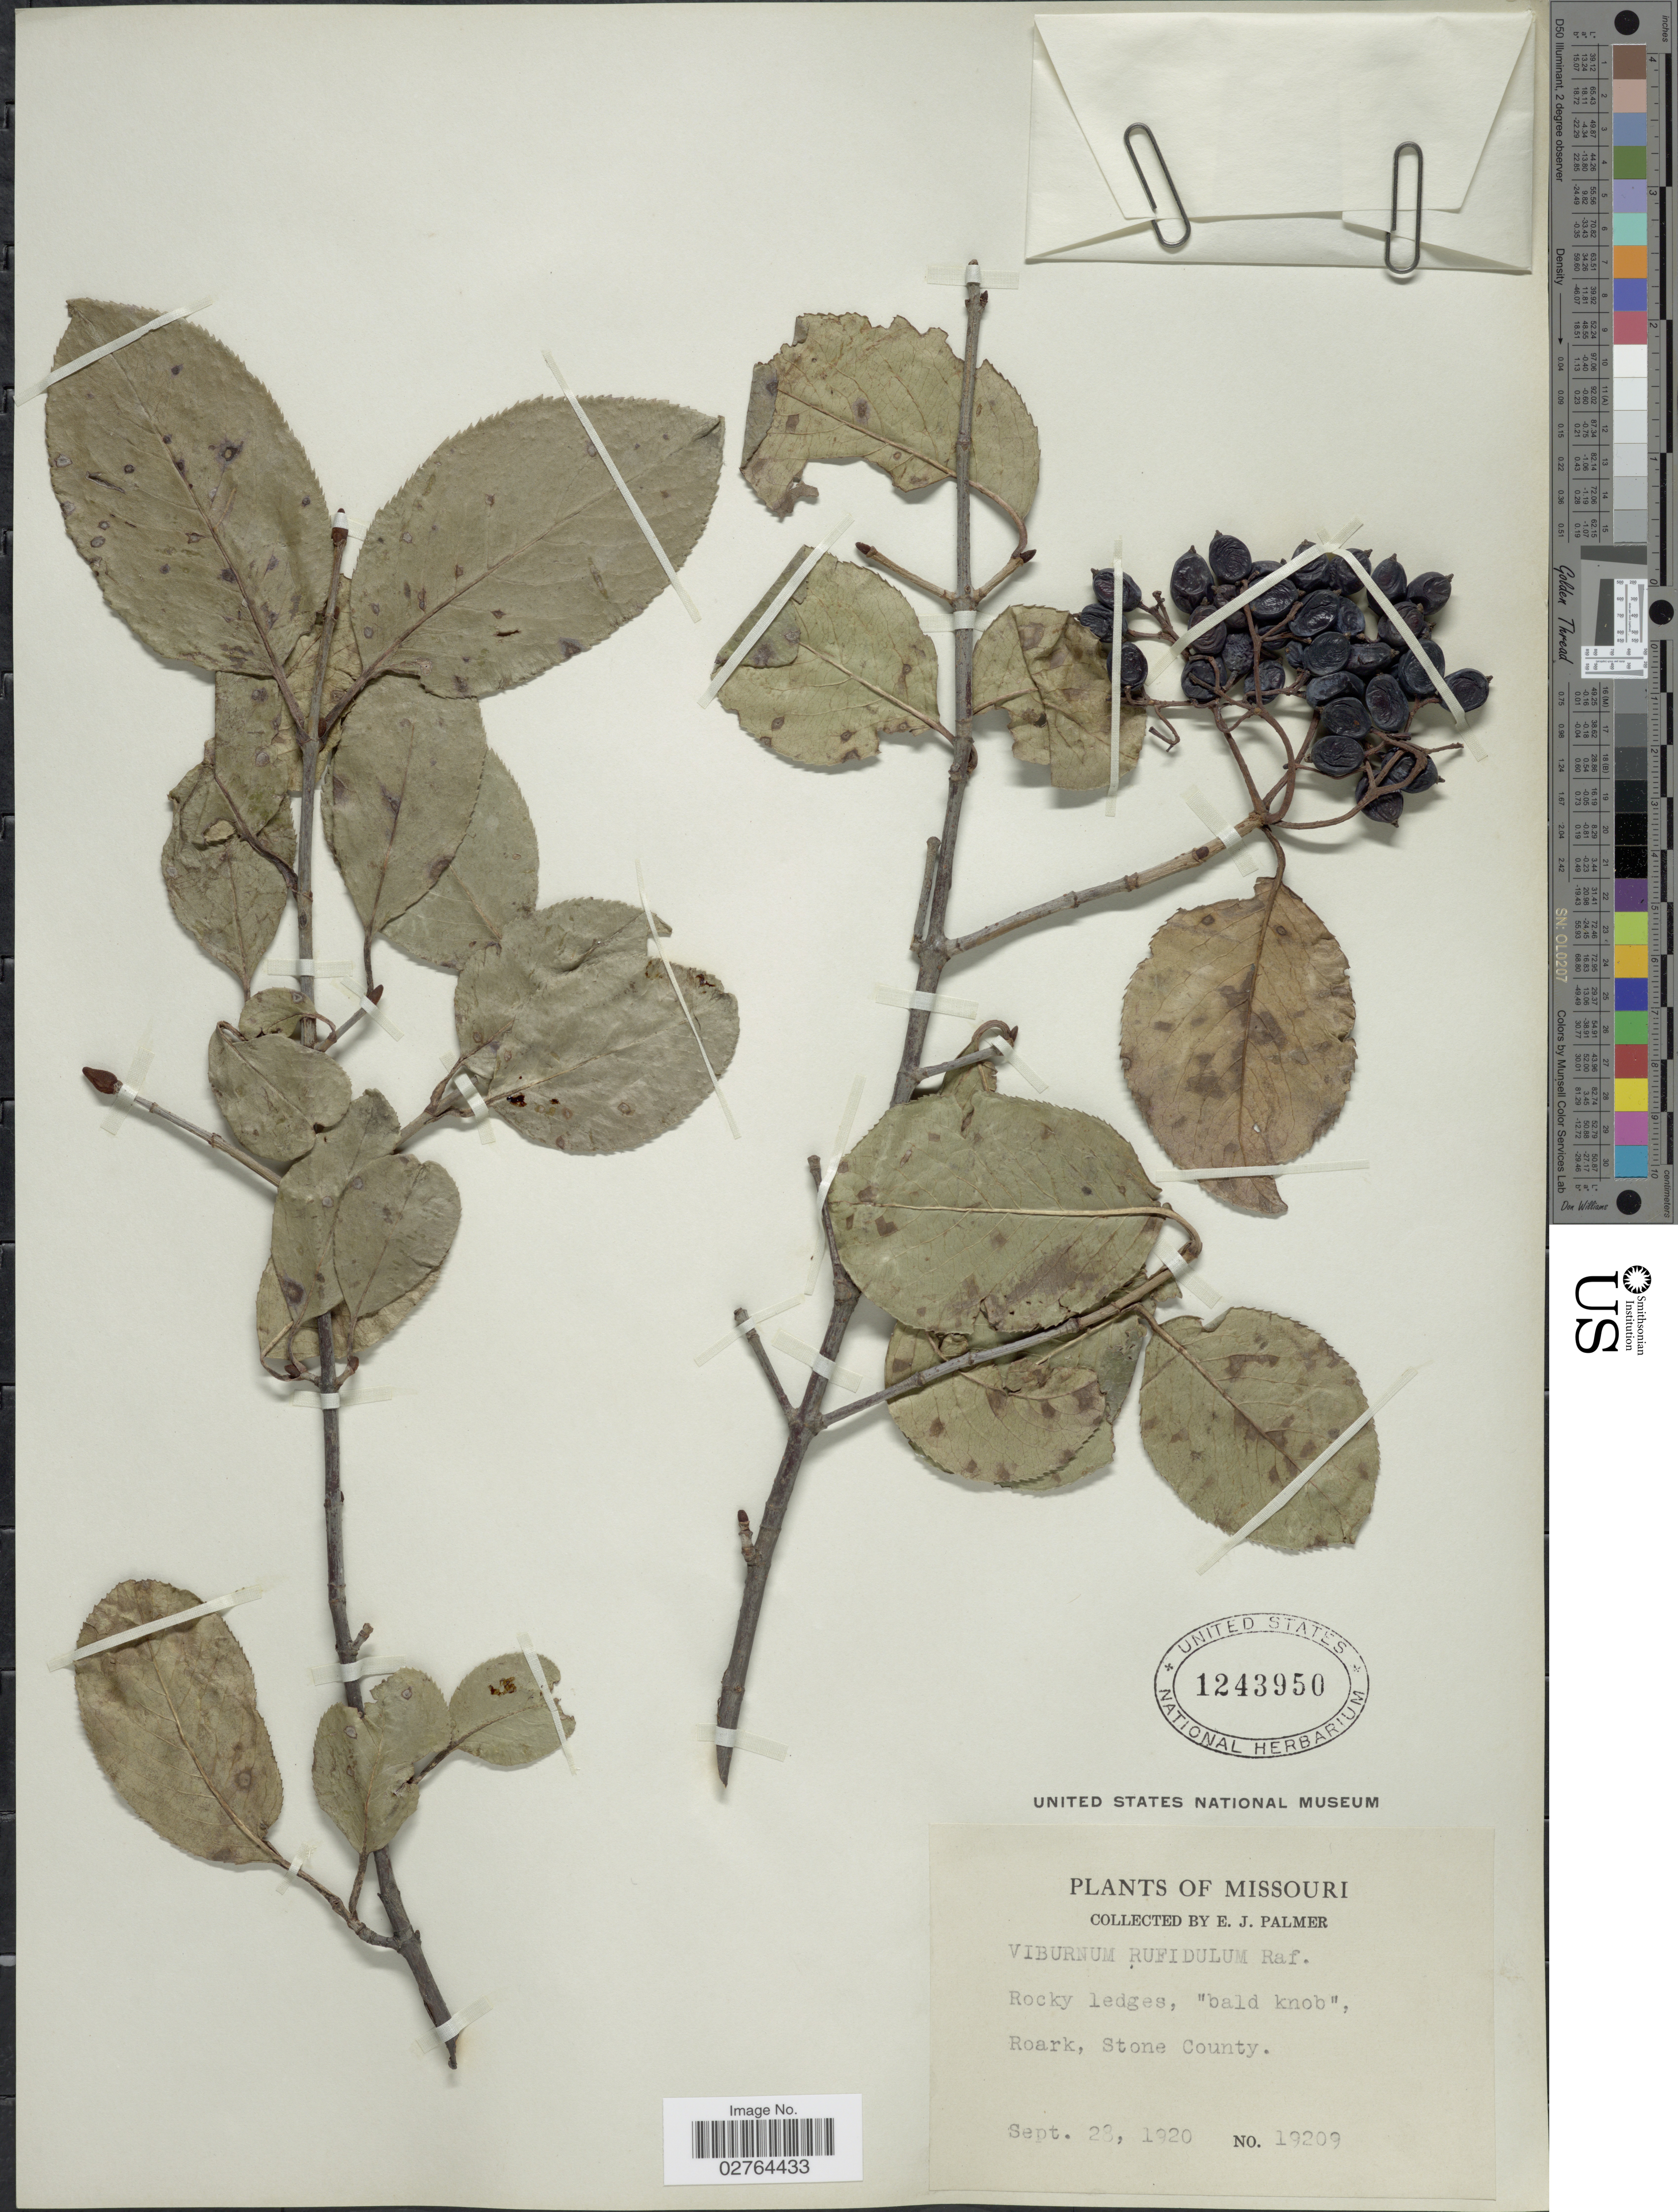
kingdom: Plantae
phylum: Tracheophyta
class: Magnoliopsida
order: Dipsacales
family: Viburnaceae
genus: Viburnum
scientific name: Viburnum rufidulum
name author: Raf.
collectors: E. J. Palmer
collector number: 19209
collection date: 1920-09-28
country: United States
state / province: Missouri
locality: Rocky ledges, "bald knob", Roark, Stone County.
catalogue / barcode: US 1243950